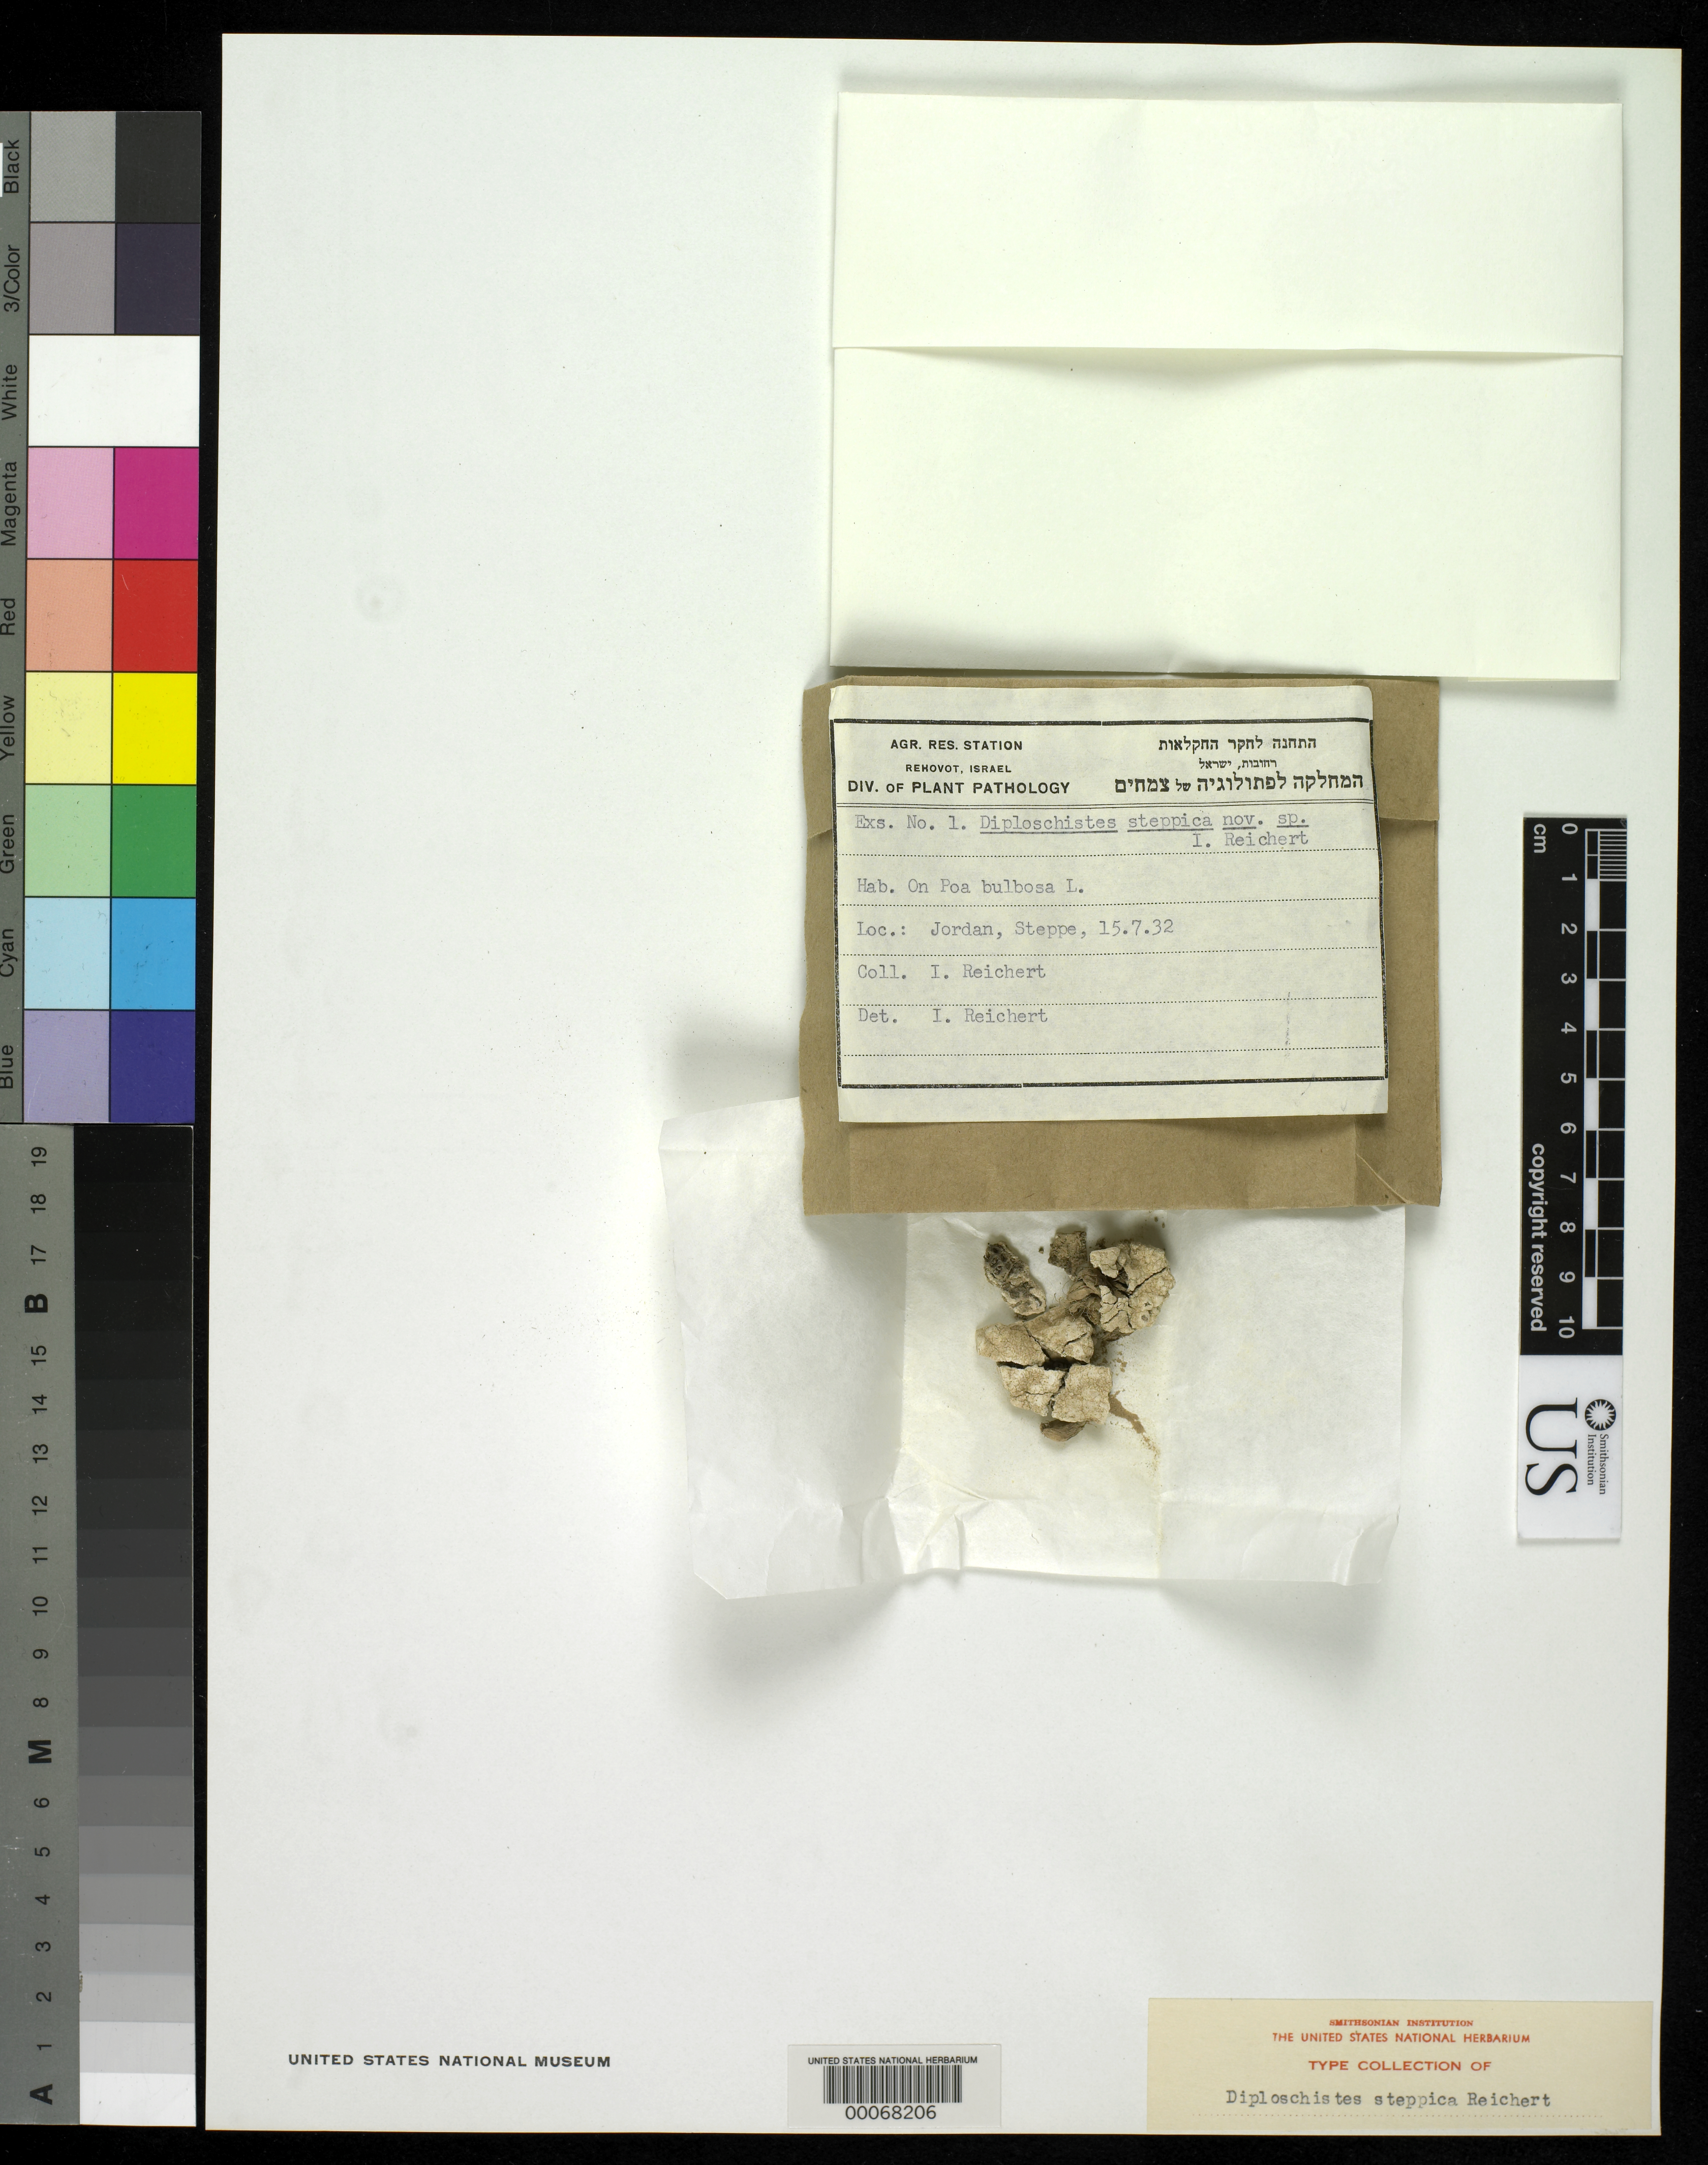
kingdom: Fungi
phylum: Ascomycota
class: Lecanoromycetes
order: Ostropales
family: Graphidaceae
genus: Diploschistes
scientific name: Diploschistes steppica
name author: Reichert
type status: Type Collection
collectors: I. Reichert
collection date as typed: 15 Jul 1932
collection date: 1932-07-15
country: Jordan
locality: Steppe.